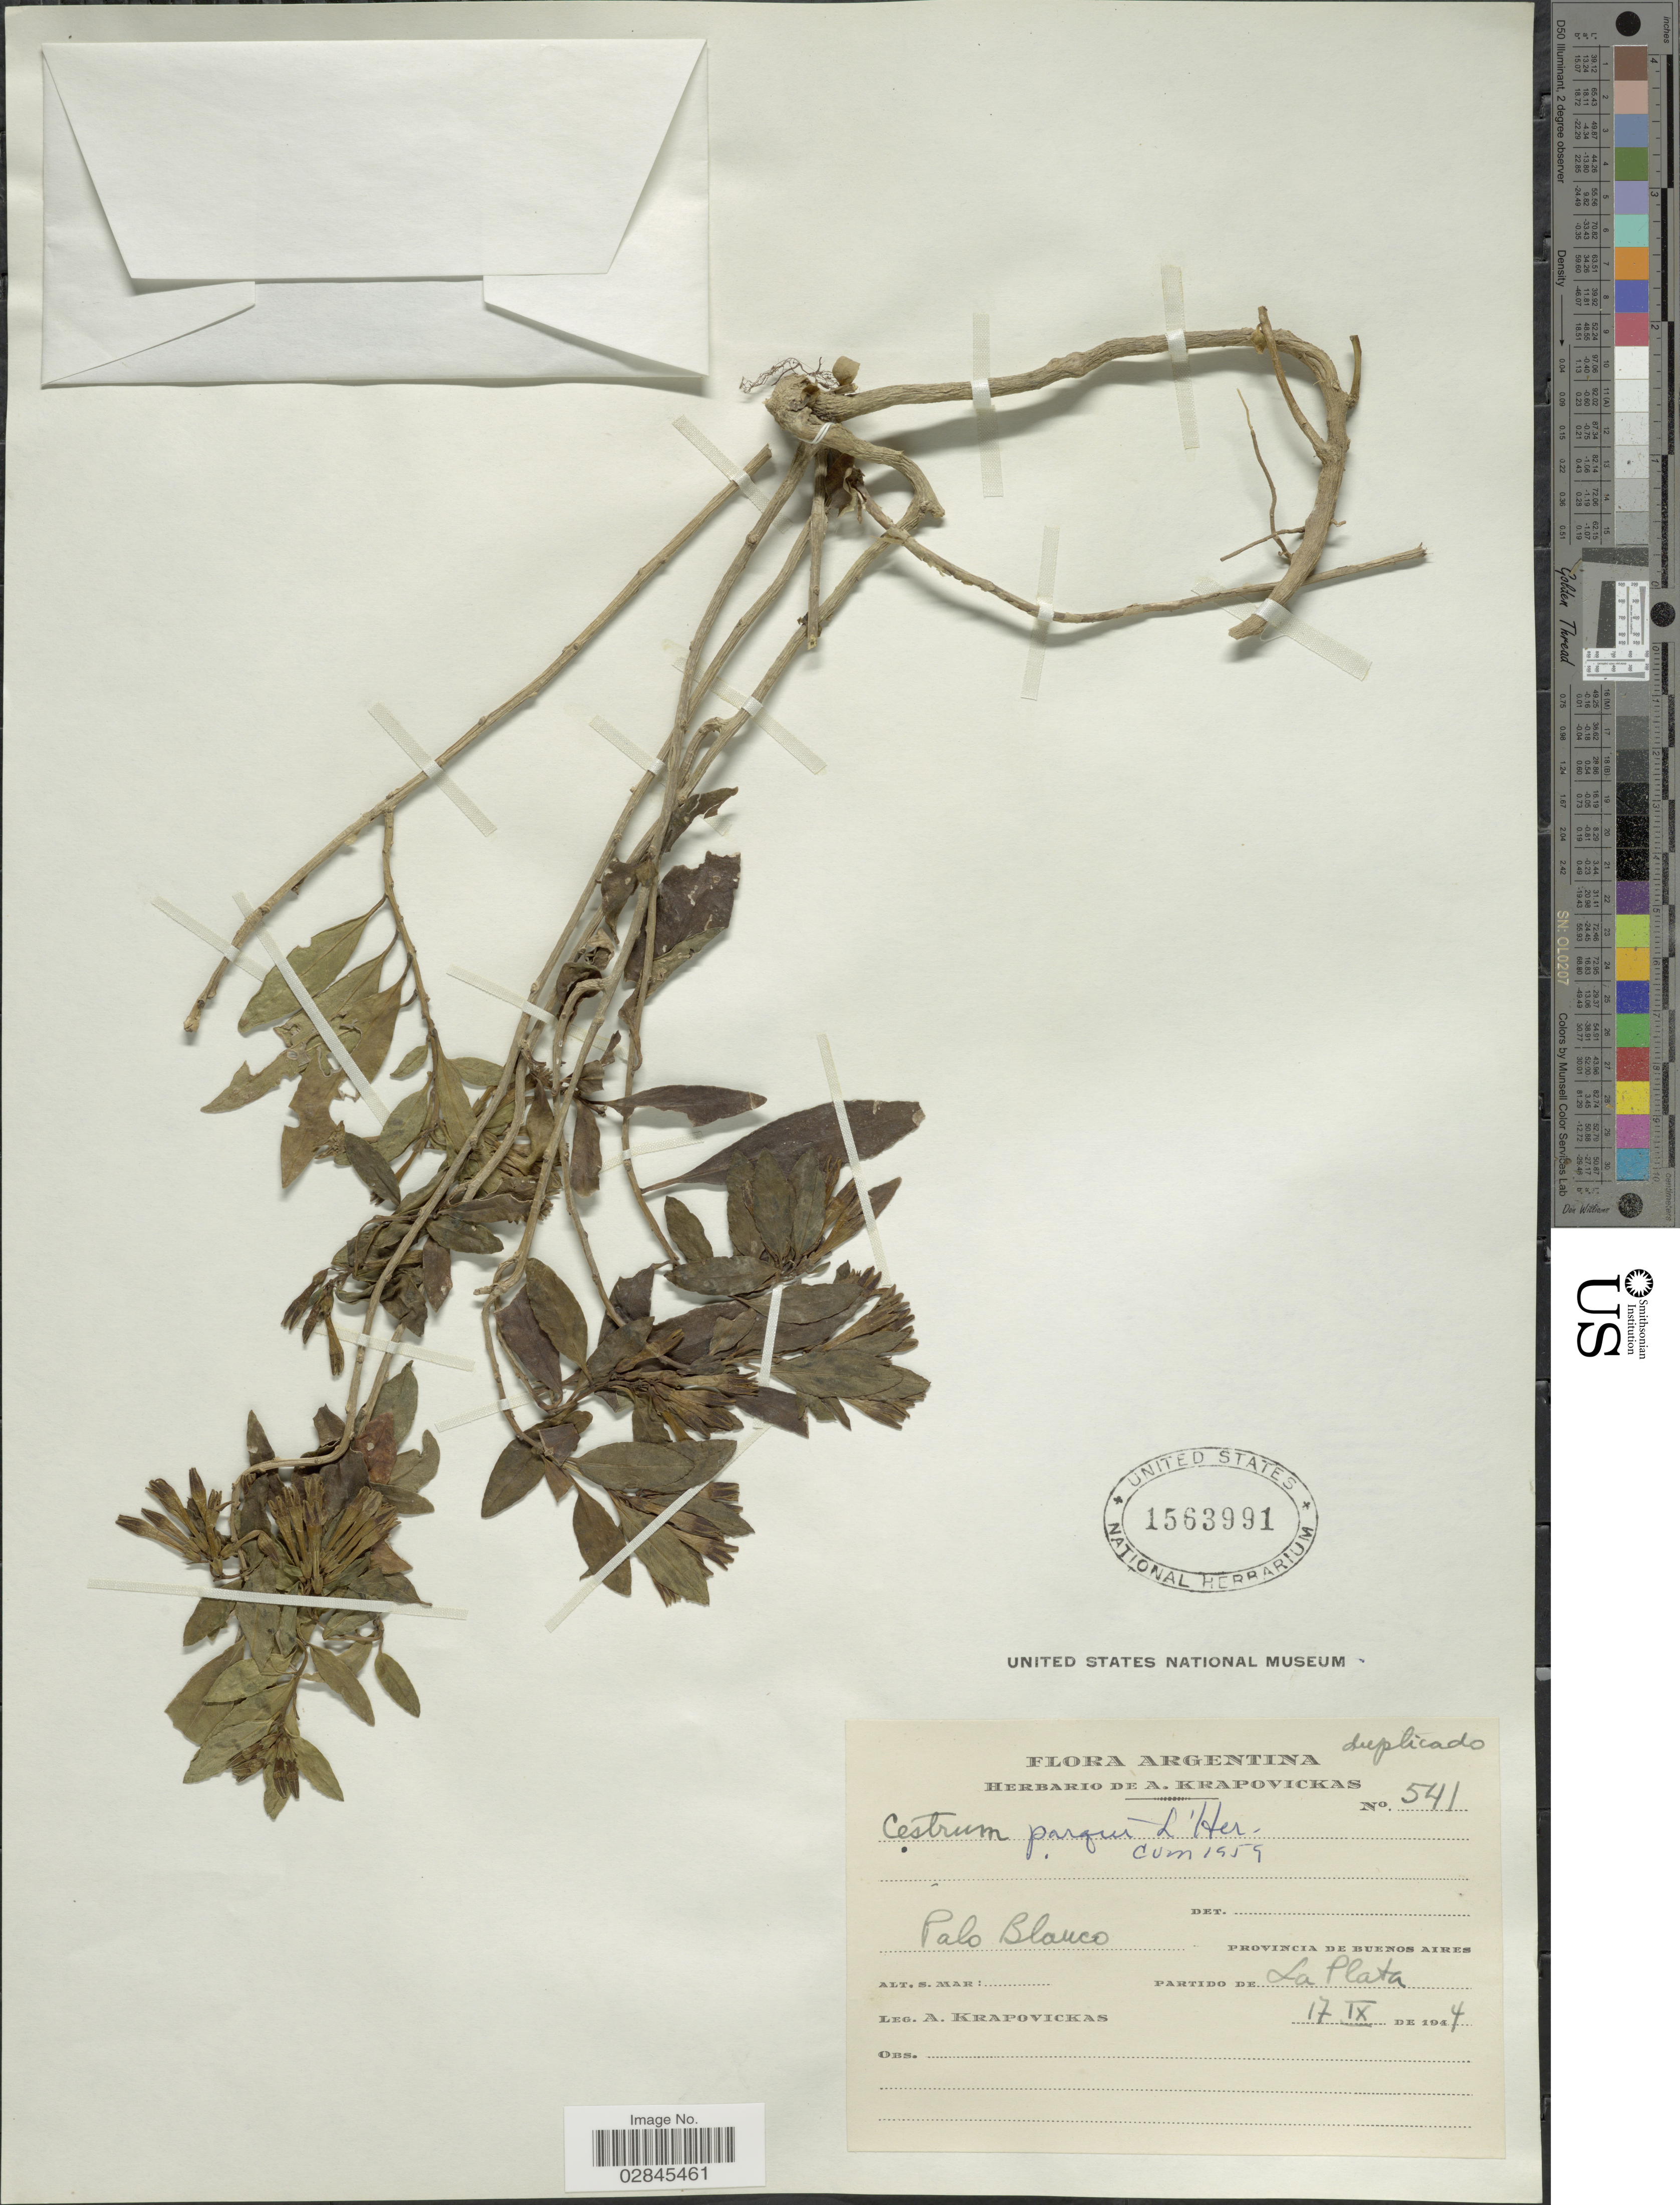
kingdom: Plantae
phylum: Tracheophyta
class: Magnoliopsida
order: Solanales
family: Solanaceae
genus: Cestrum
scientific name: Cestrum parqui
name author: L'Hér.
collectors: A. Krapovickas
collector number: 541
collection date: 1944-09-17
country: Argentina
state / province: Buenos Aires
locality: Palo Blanco. Partido de La Plata.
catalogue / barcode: US 1563991